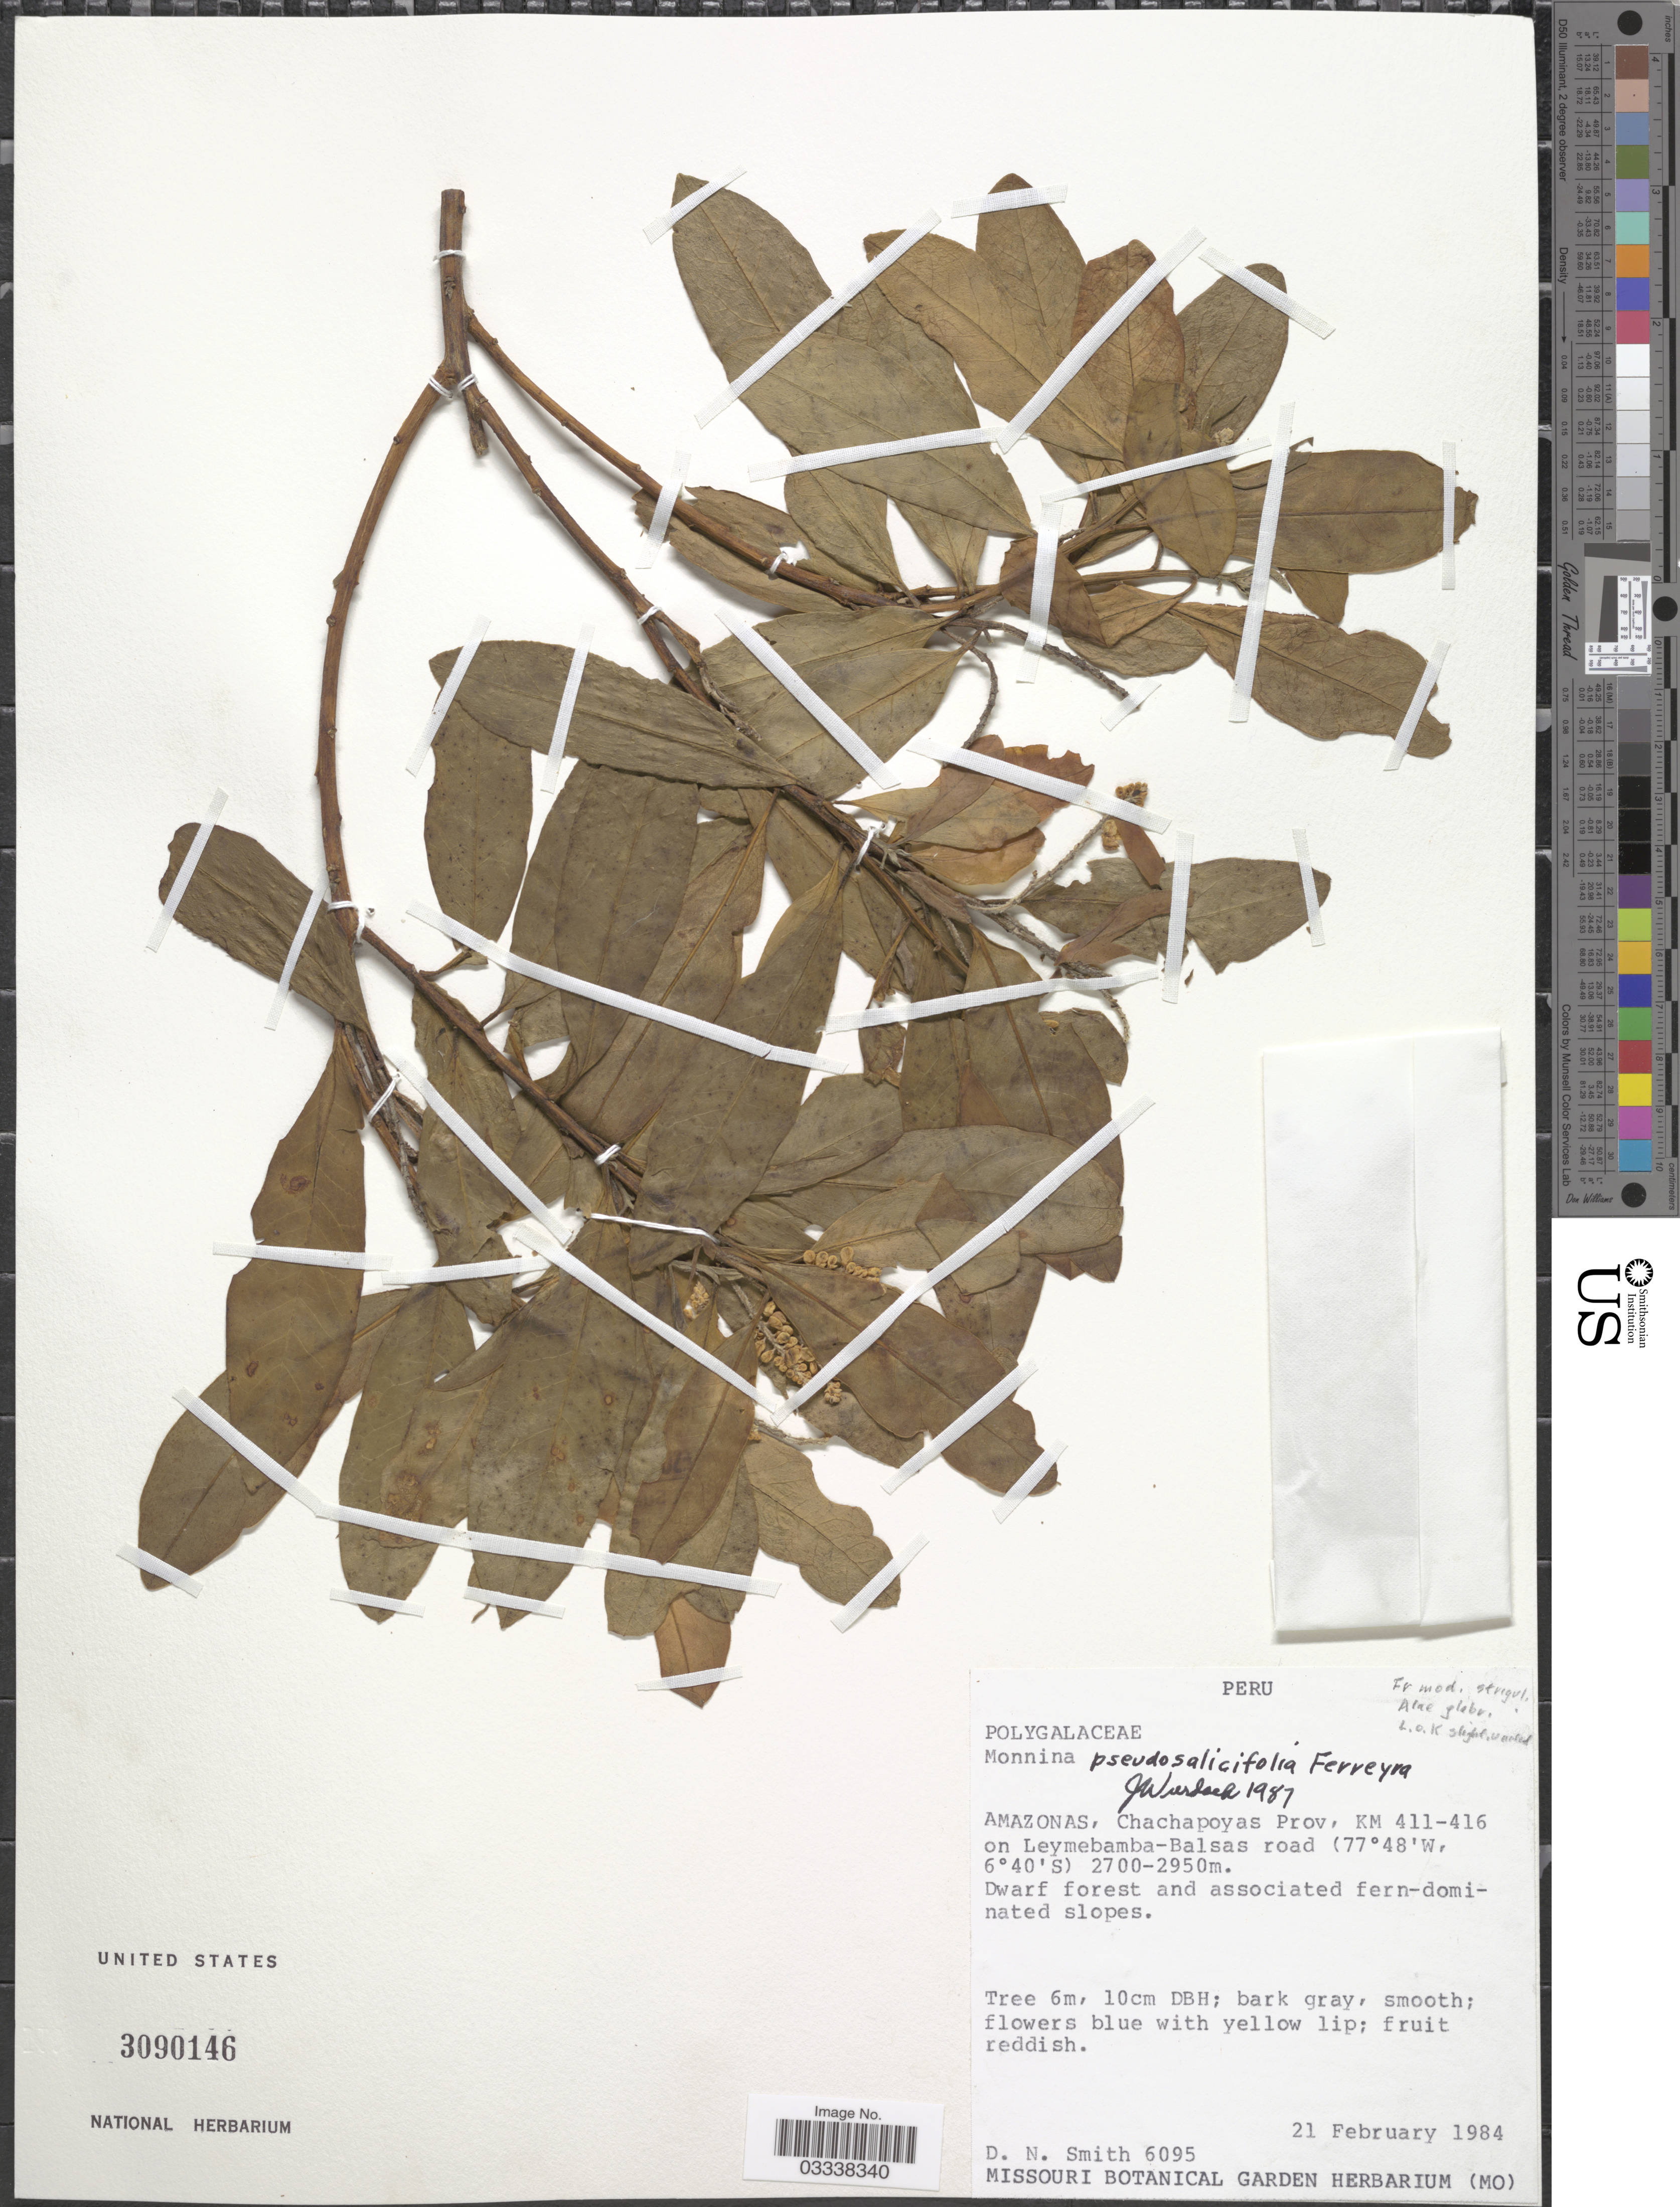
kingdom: Plantae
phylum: Tracheophyta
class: Magnoliopsida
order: Fabales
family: Polygalaceae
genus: Monnina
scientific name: Monnina pseudosalicifolia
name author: Ferreyra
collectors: D. Smith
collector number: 6095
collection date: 1984-02-21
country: Peru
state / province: Amazonas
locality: Chachapoyas Prov, KM 411-416 on Leymebamba-Balsas road.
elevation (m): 2700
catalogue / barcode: US 3090146